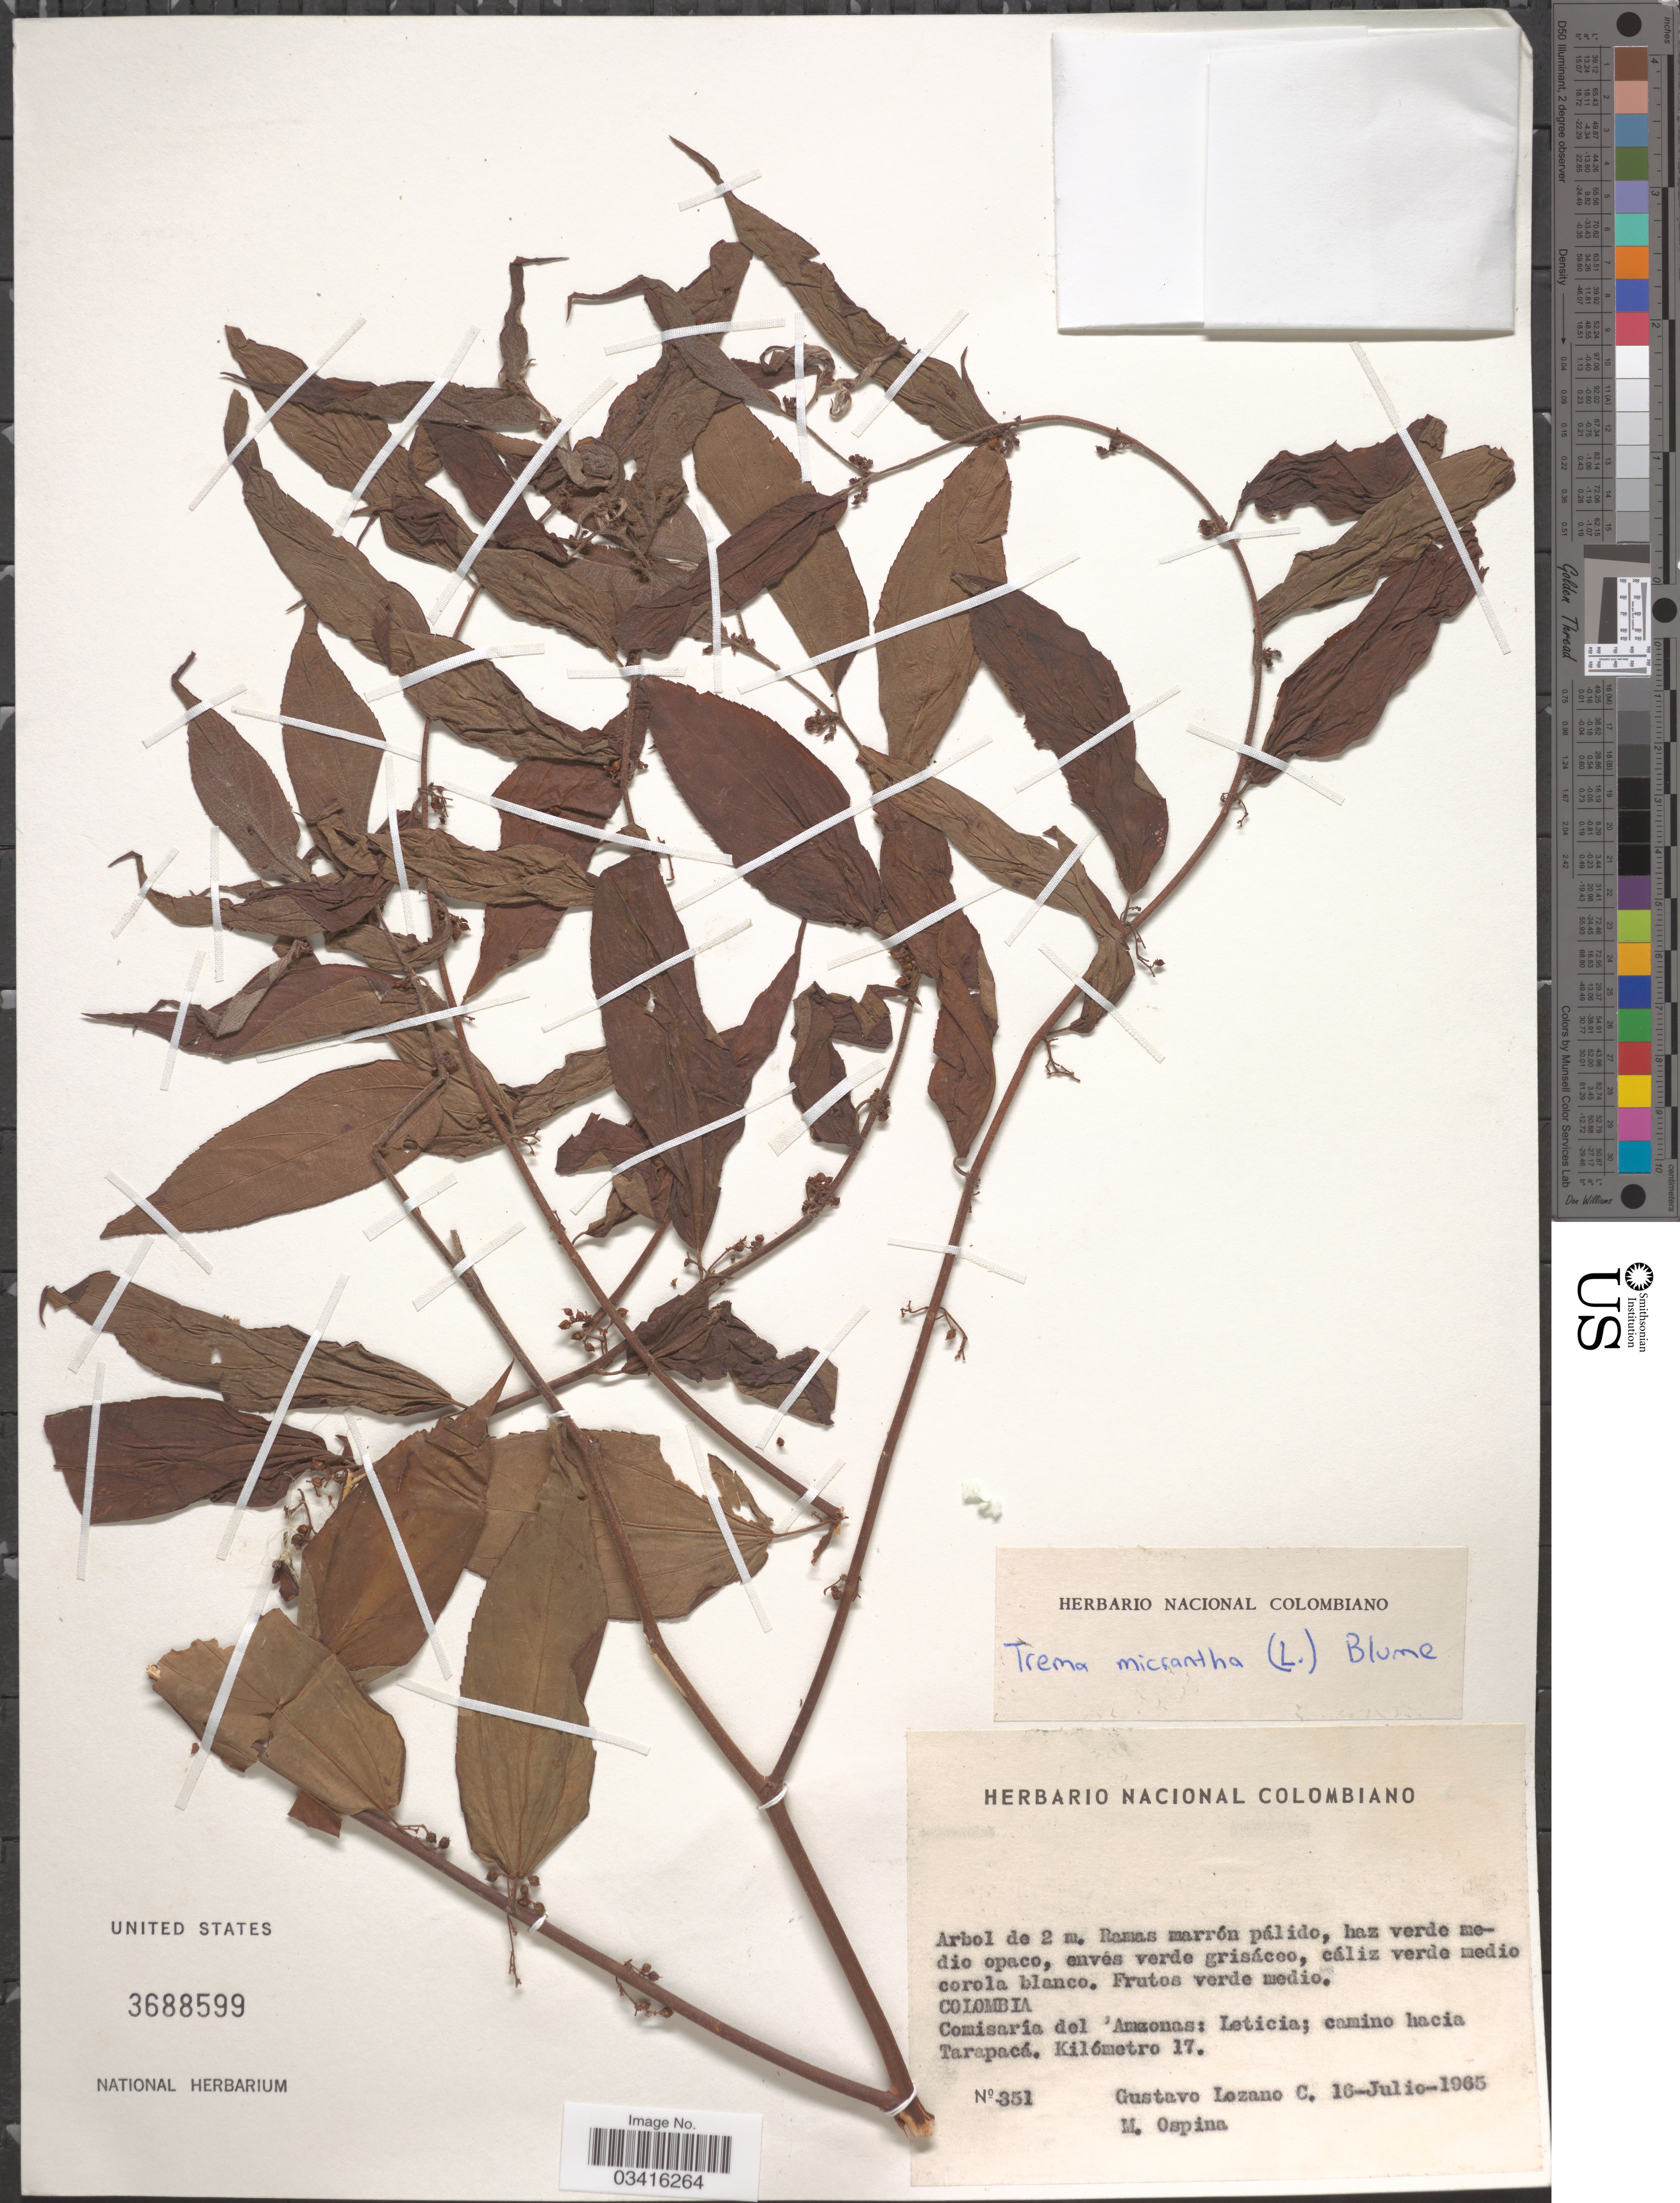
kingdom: Plantae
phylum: Tracheophyta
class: Magnoliopsida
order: Rosales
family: Cannabaceae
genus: Trema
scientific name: Trema micranthum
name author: (L.) Blume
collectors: G. Lozano-Contreras & M. Ospina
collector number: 351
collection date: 1965-07-16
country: Colombia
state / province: Amazônas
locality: Comisaria del Amazonas: Leticia; camino hacia Tarapacá, Kilómetro 17.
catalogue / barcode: US 3688599